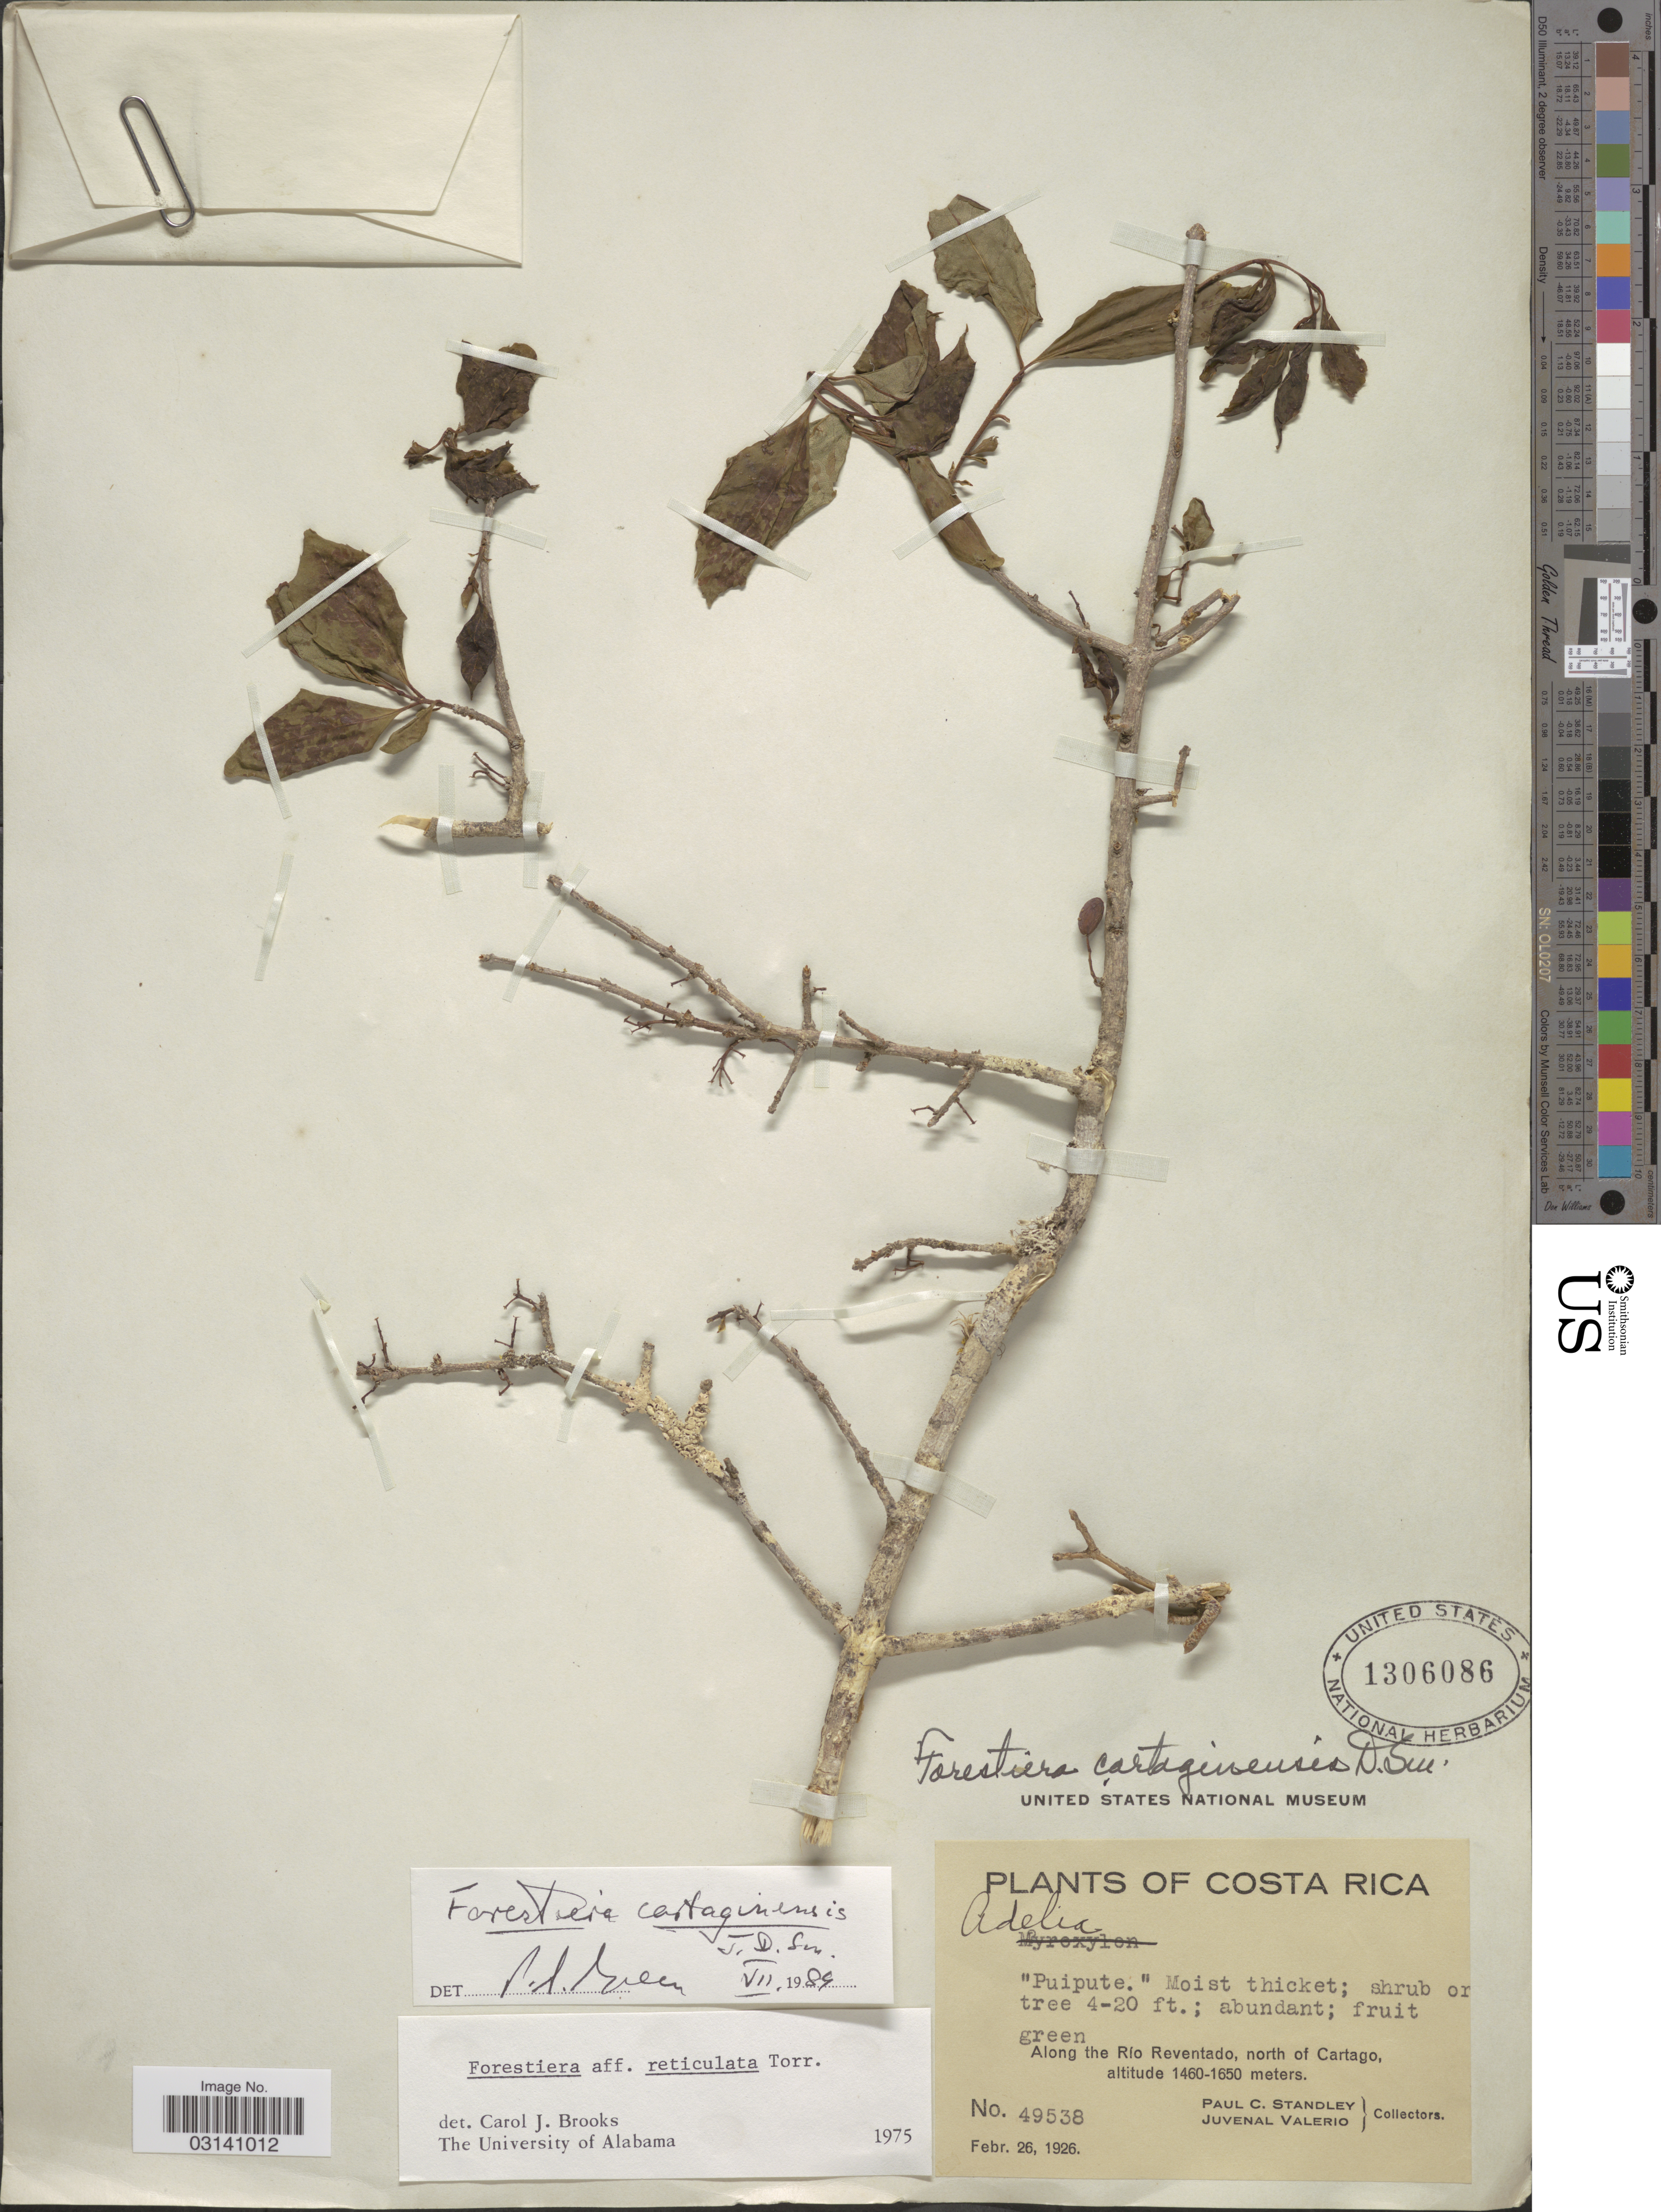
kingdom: Plantae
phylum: Tracheophyta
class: Magnoliopsida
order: Lamiales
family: Oleaceae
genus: Forestiera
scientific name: Forestiera cartaginensis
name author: Donn. Sm.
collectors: P. C. Standley & J. Valerio R.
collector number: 49538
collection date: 1926-02-26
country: Costa Rica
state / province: Cartago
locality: Along the Río Reventado, north of Cartago.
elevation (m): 1460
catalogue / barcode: US 1306086